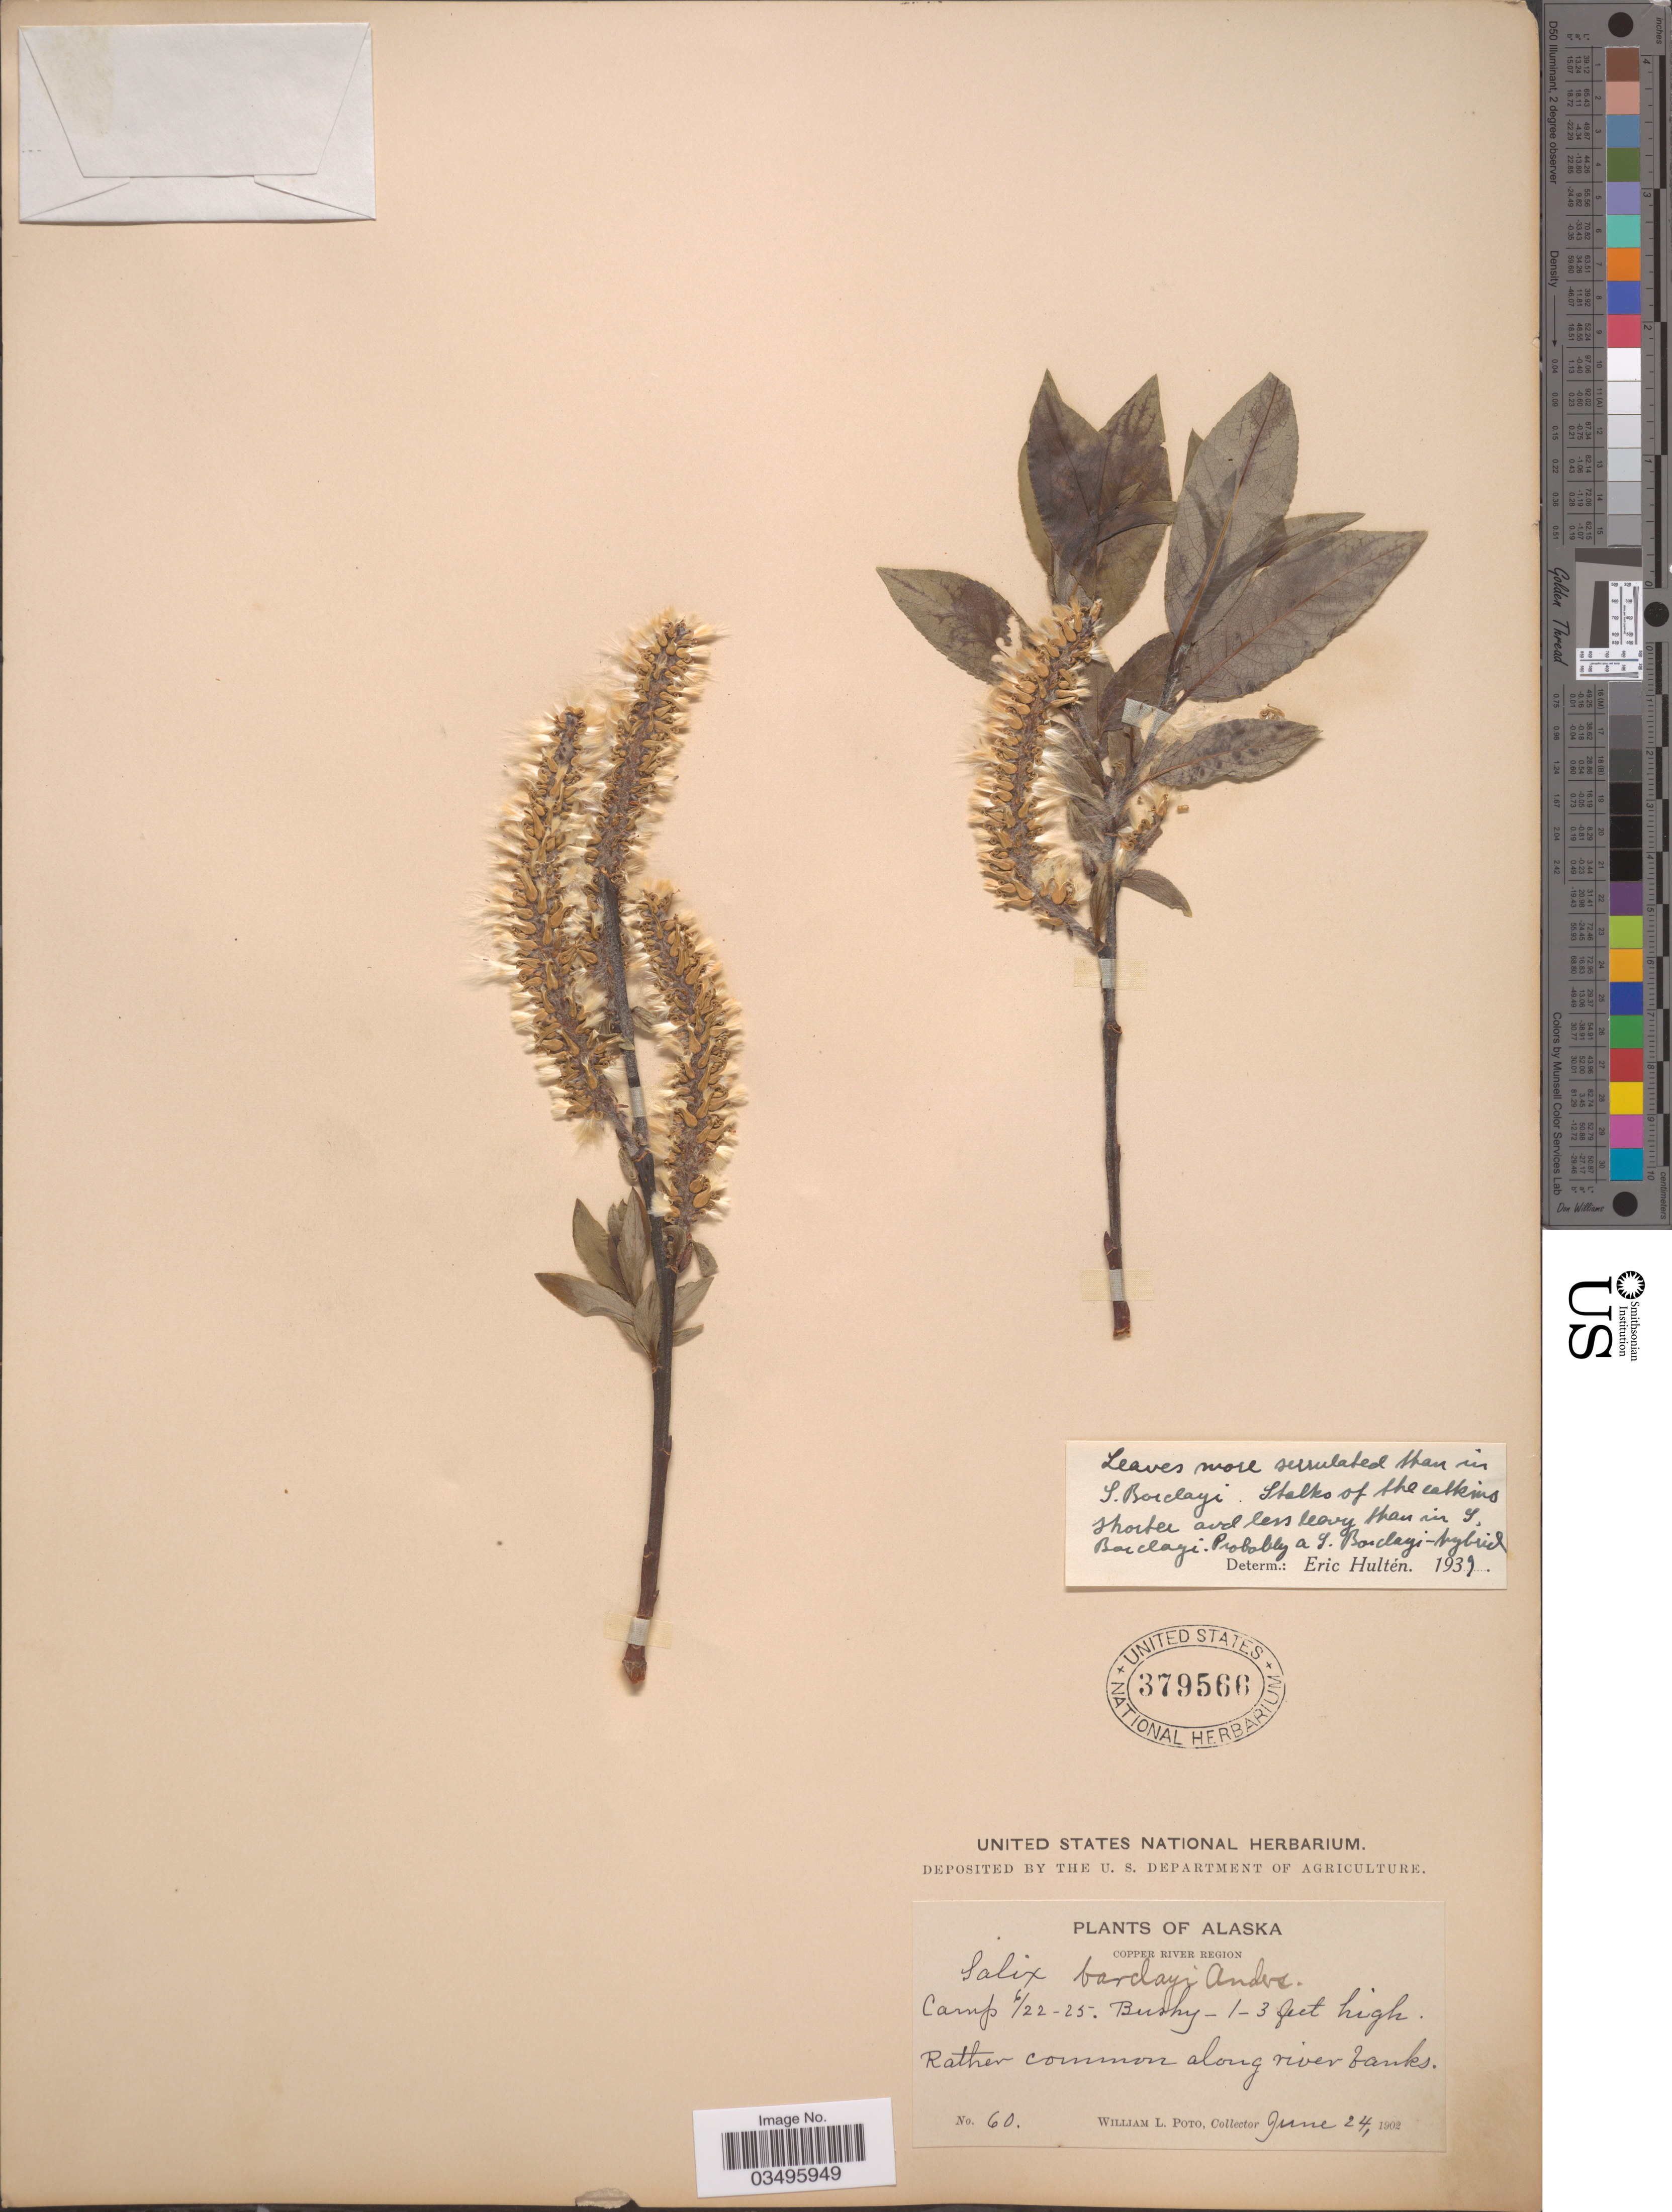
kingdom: Plantae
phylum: Tracheophyta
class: Magnoliopsida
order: Malpighiales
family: Salicaceae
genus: Salix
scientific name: Salix barclayi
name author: Andersson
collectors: W. Poto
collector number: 60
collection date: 1902-06-24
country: United States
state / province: Alaska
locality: Copper River Region. Camp 6/22-25.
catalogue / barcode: US 379566